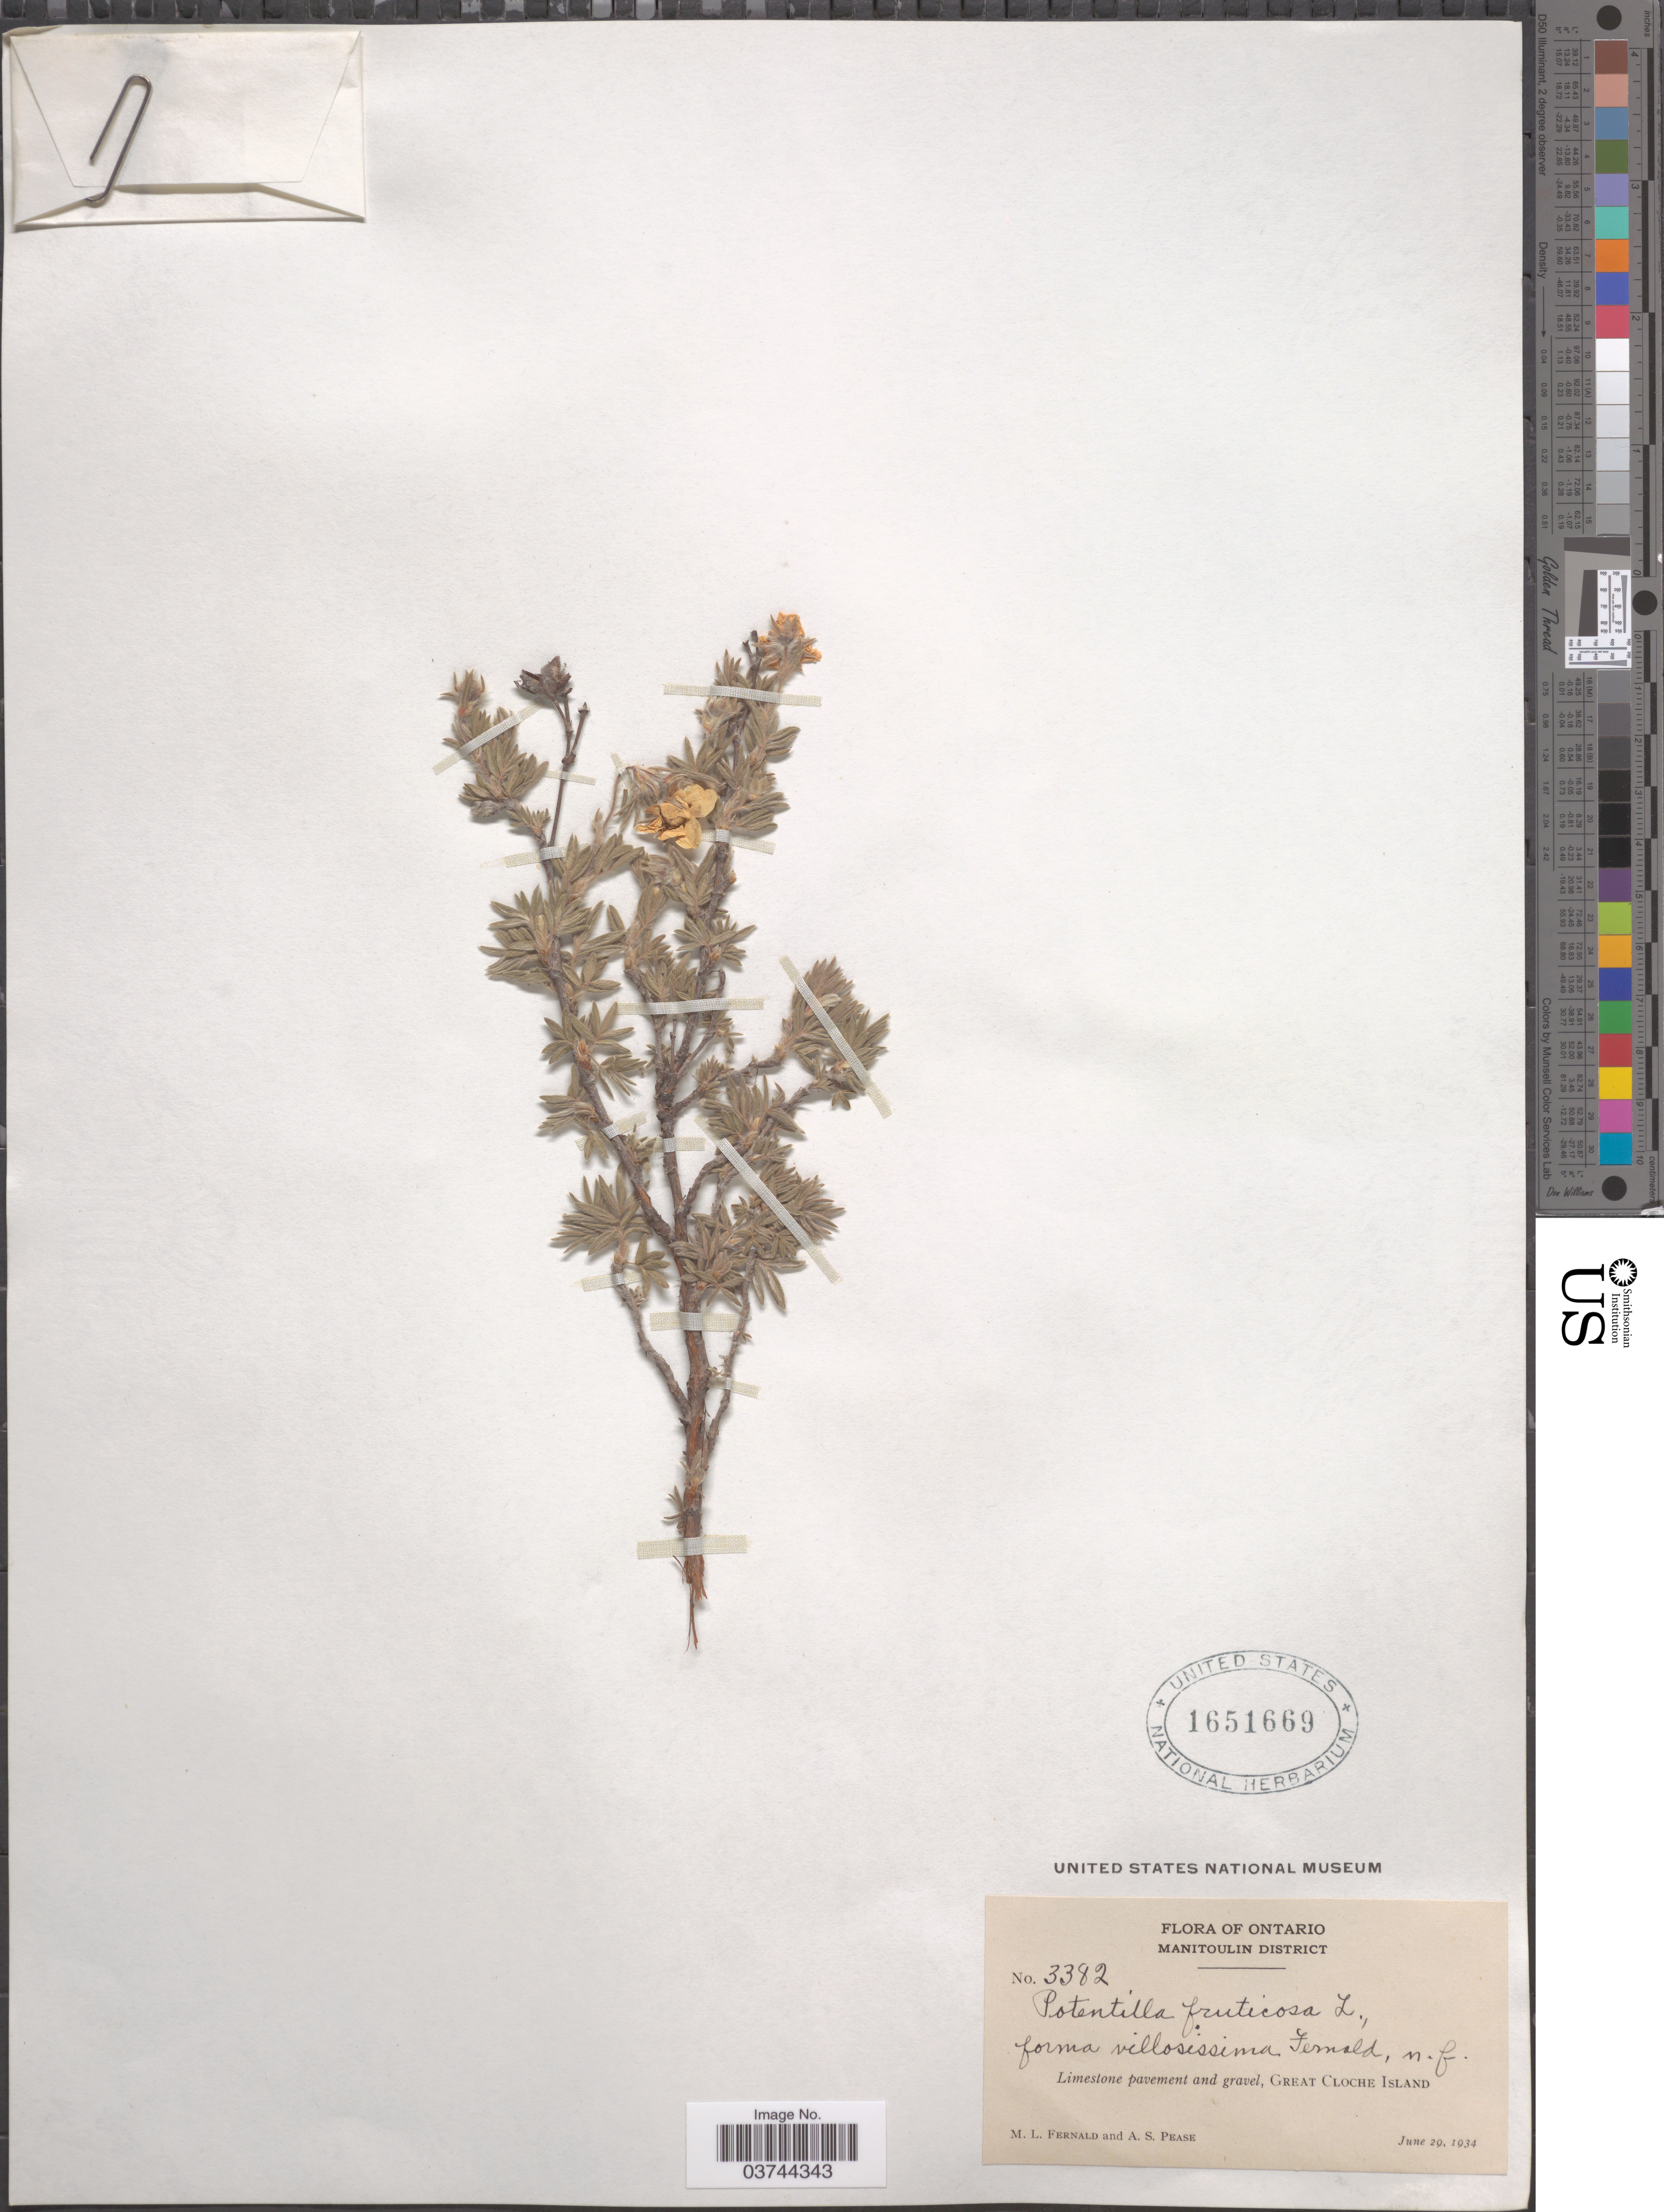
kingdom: Plantae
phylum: Tracheophyta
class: Magnoliopsida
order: Rosales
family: Rosaceae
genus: Dasiphora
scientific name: Dasiphora fruticosa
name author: (L.) Rydb.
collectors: M. L. Fernald & A. S. Pease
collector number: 3382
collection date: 1934-06-29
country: Canada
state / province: Ontario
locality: Manitoulin District. Great Cloche Island.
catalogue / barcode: US 1651669